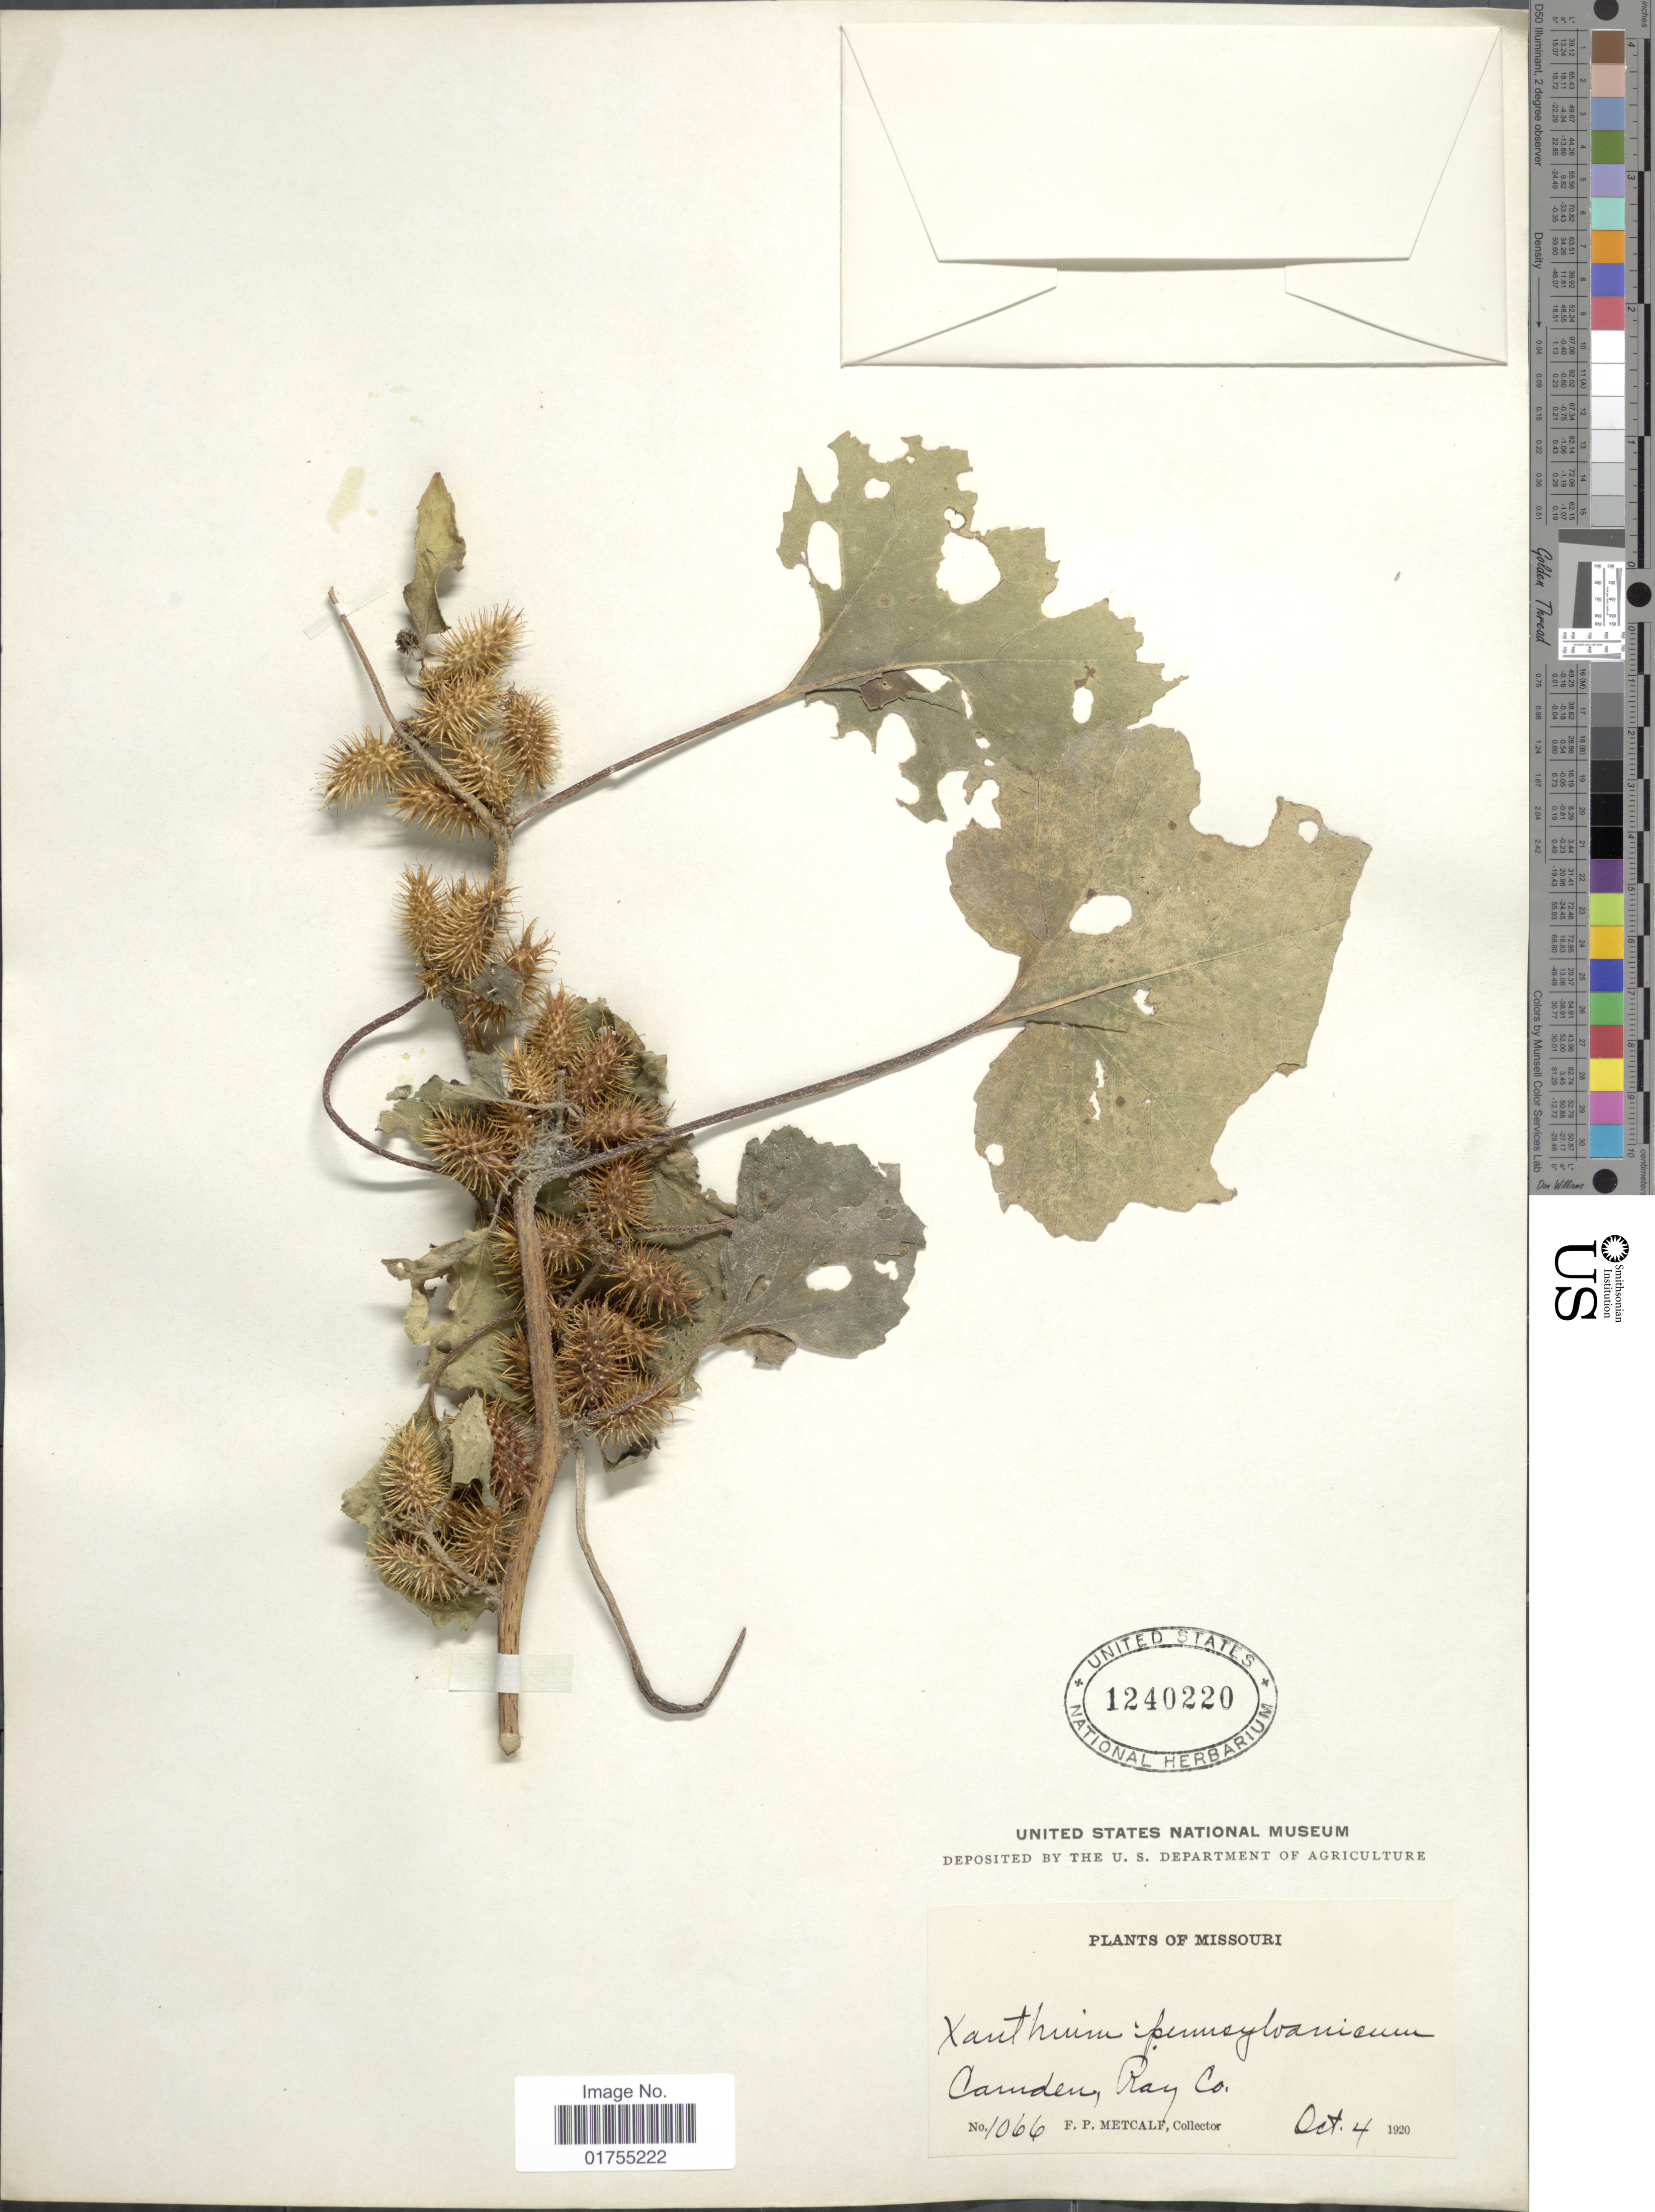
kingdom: Plantae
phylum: Tracheophyta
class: Magnoliopsida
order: Asterales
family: Asteraceae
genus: Xanthium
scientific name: Xanthium strumarium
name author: L.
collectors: F. Metcalf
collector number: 1066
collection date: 1920-10-04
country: United States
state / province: Missouri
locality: Camden, Ray Co.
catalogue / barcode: US 1240220